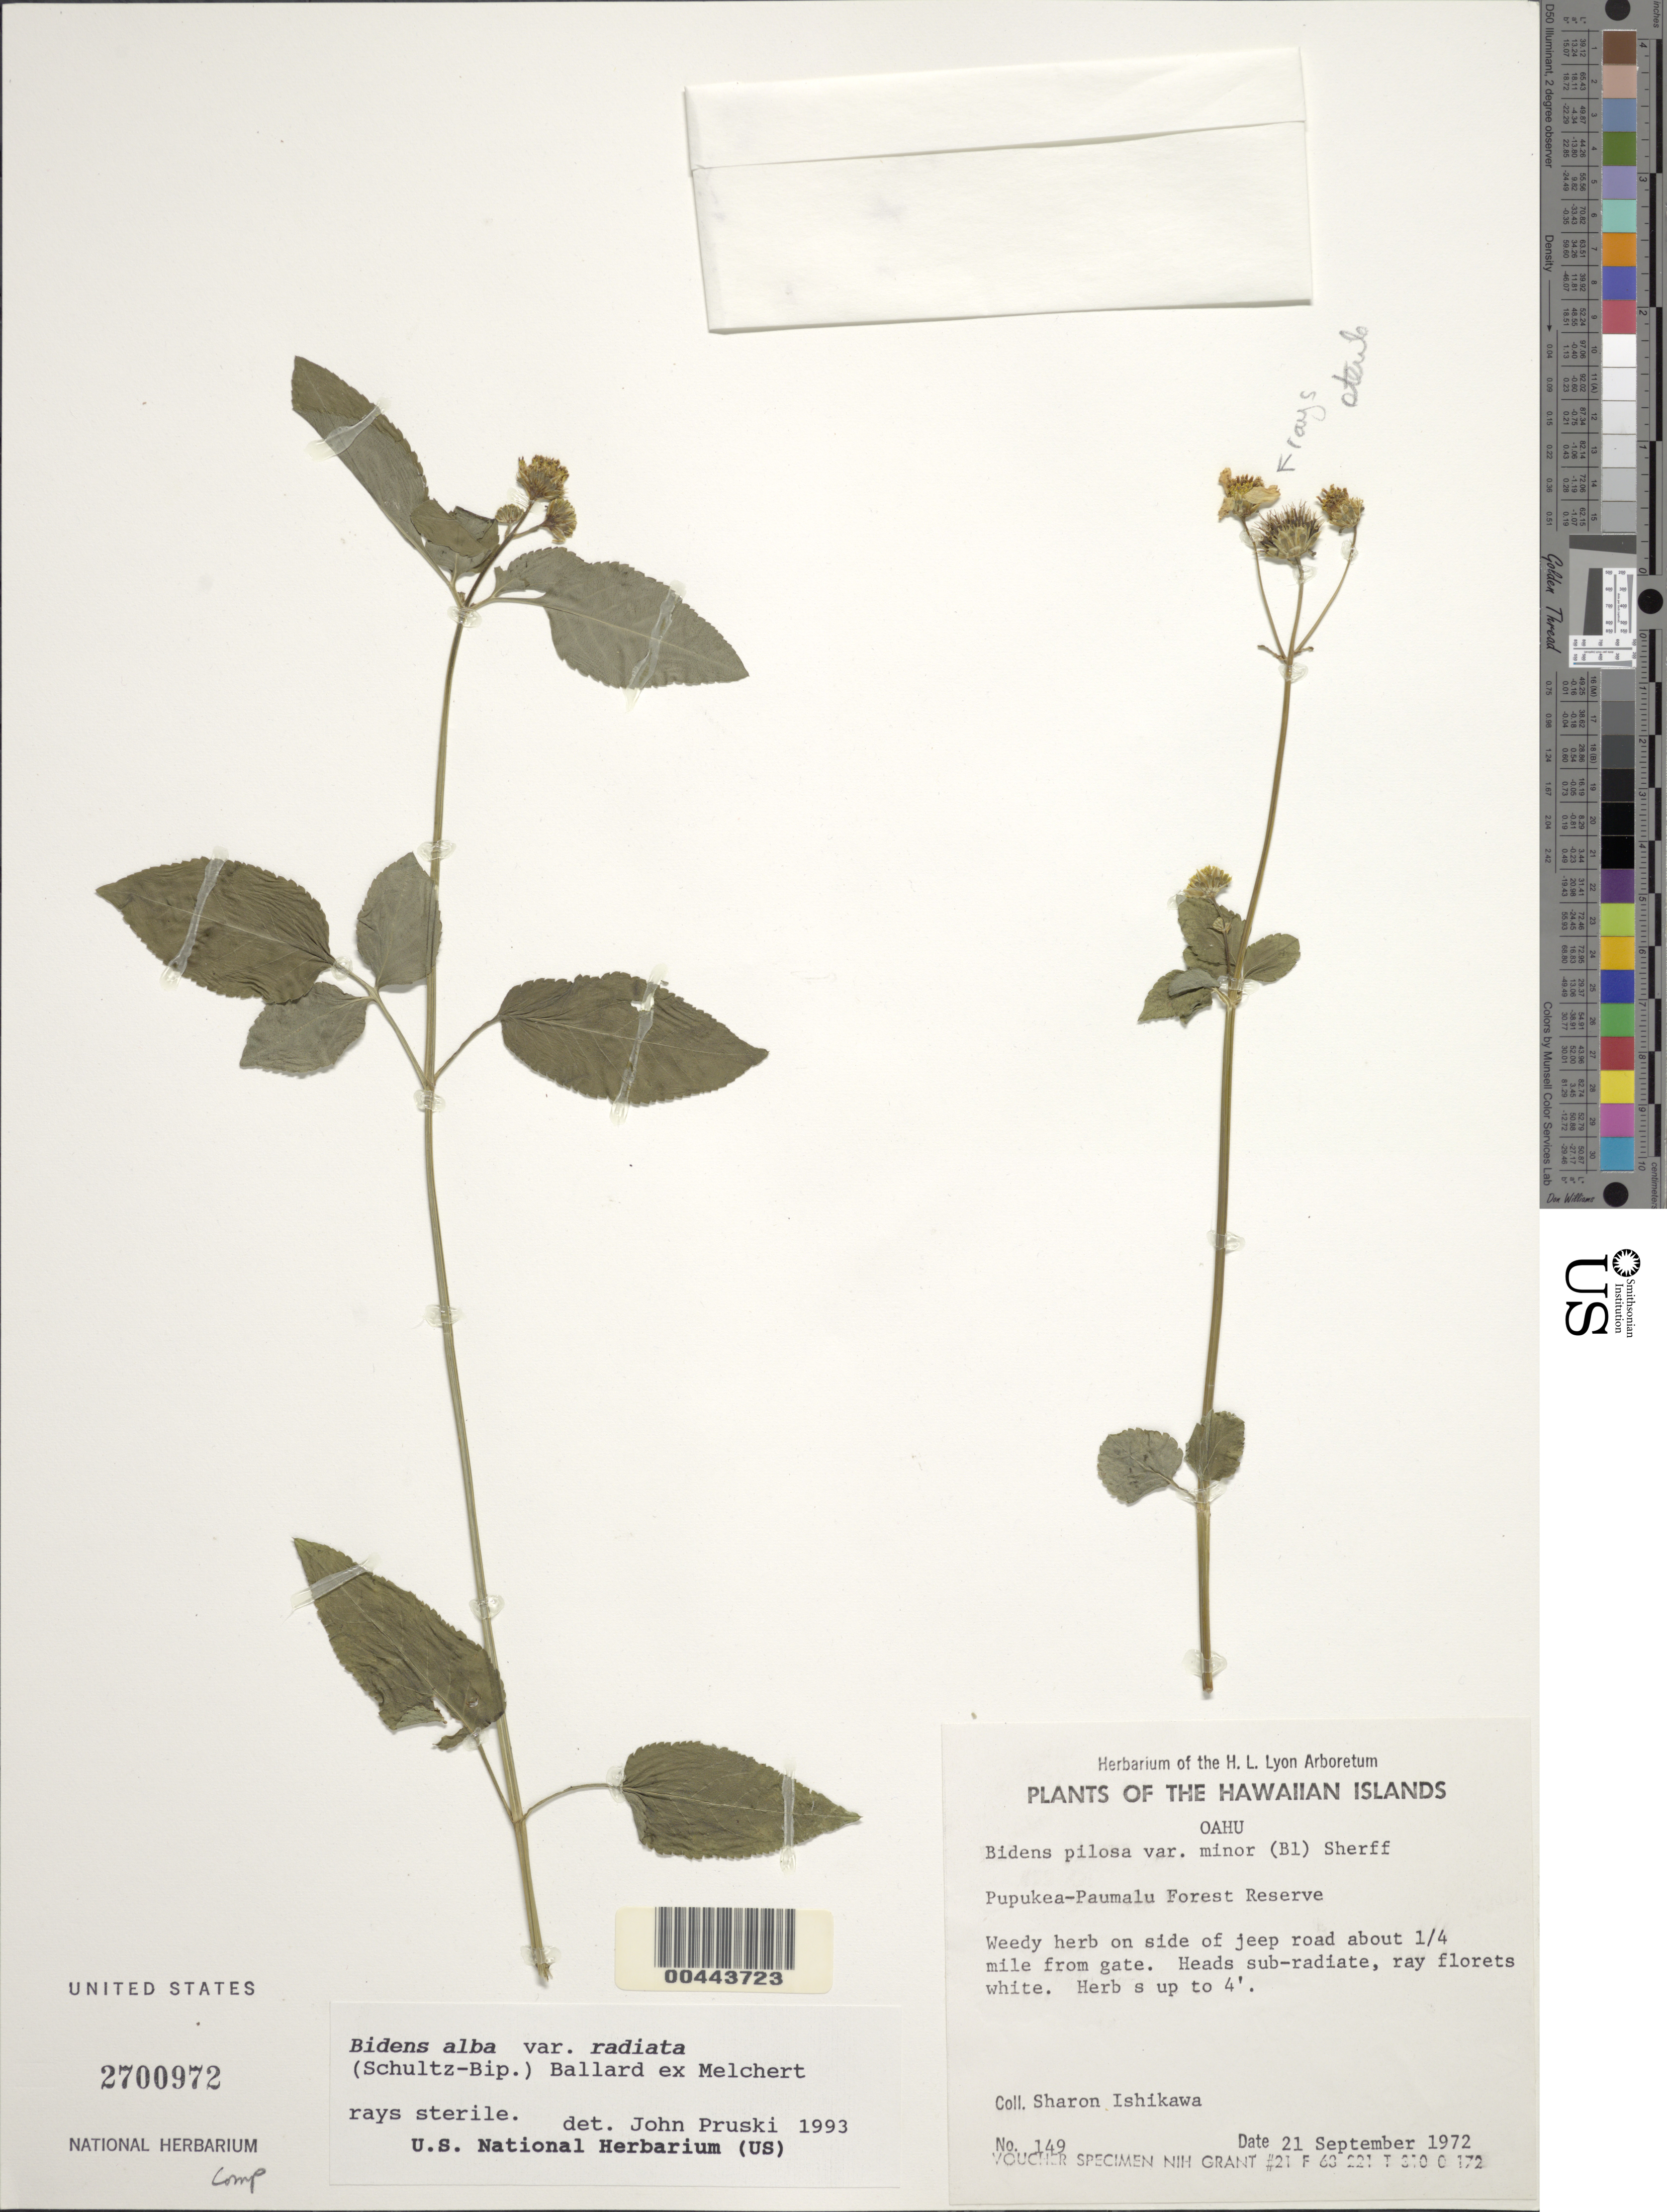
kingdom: Plantae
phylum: Tracheophyta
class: Magnoliopsida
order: Asterales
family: Asteraceae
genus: Bidens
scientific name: Bidens alba var. radiata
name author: (Sch. Bip.) R.E. Ballard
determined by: Pruski, J. F.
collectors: S. S. Ishikawa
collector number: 149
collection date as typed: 21 Sep 1972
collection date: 1972-09-21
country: United States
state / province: Hawaii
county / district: Honolulu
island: Oahu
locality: Pupukea-Paumalu Forest Reserve, side of jeep road about .25 mi from gate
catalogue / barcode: US 2700972